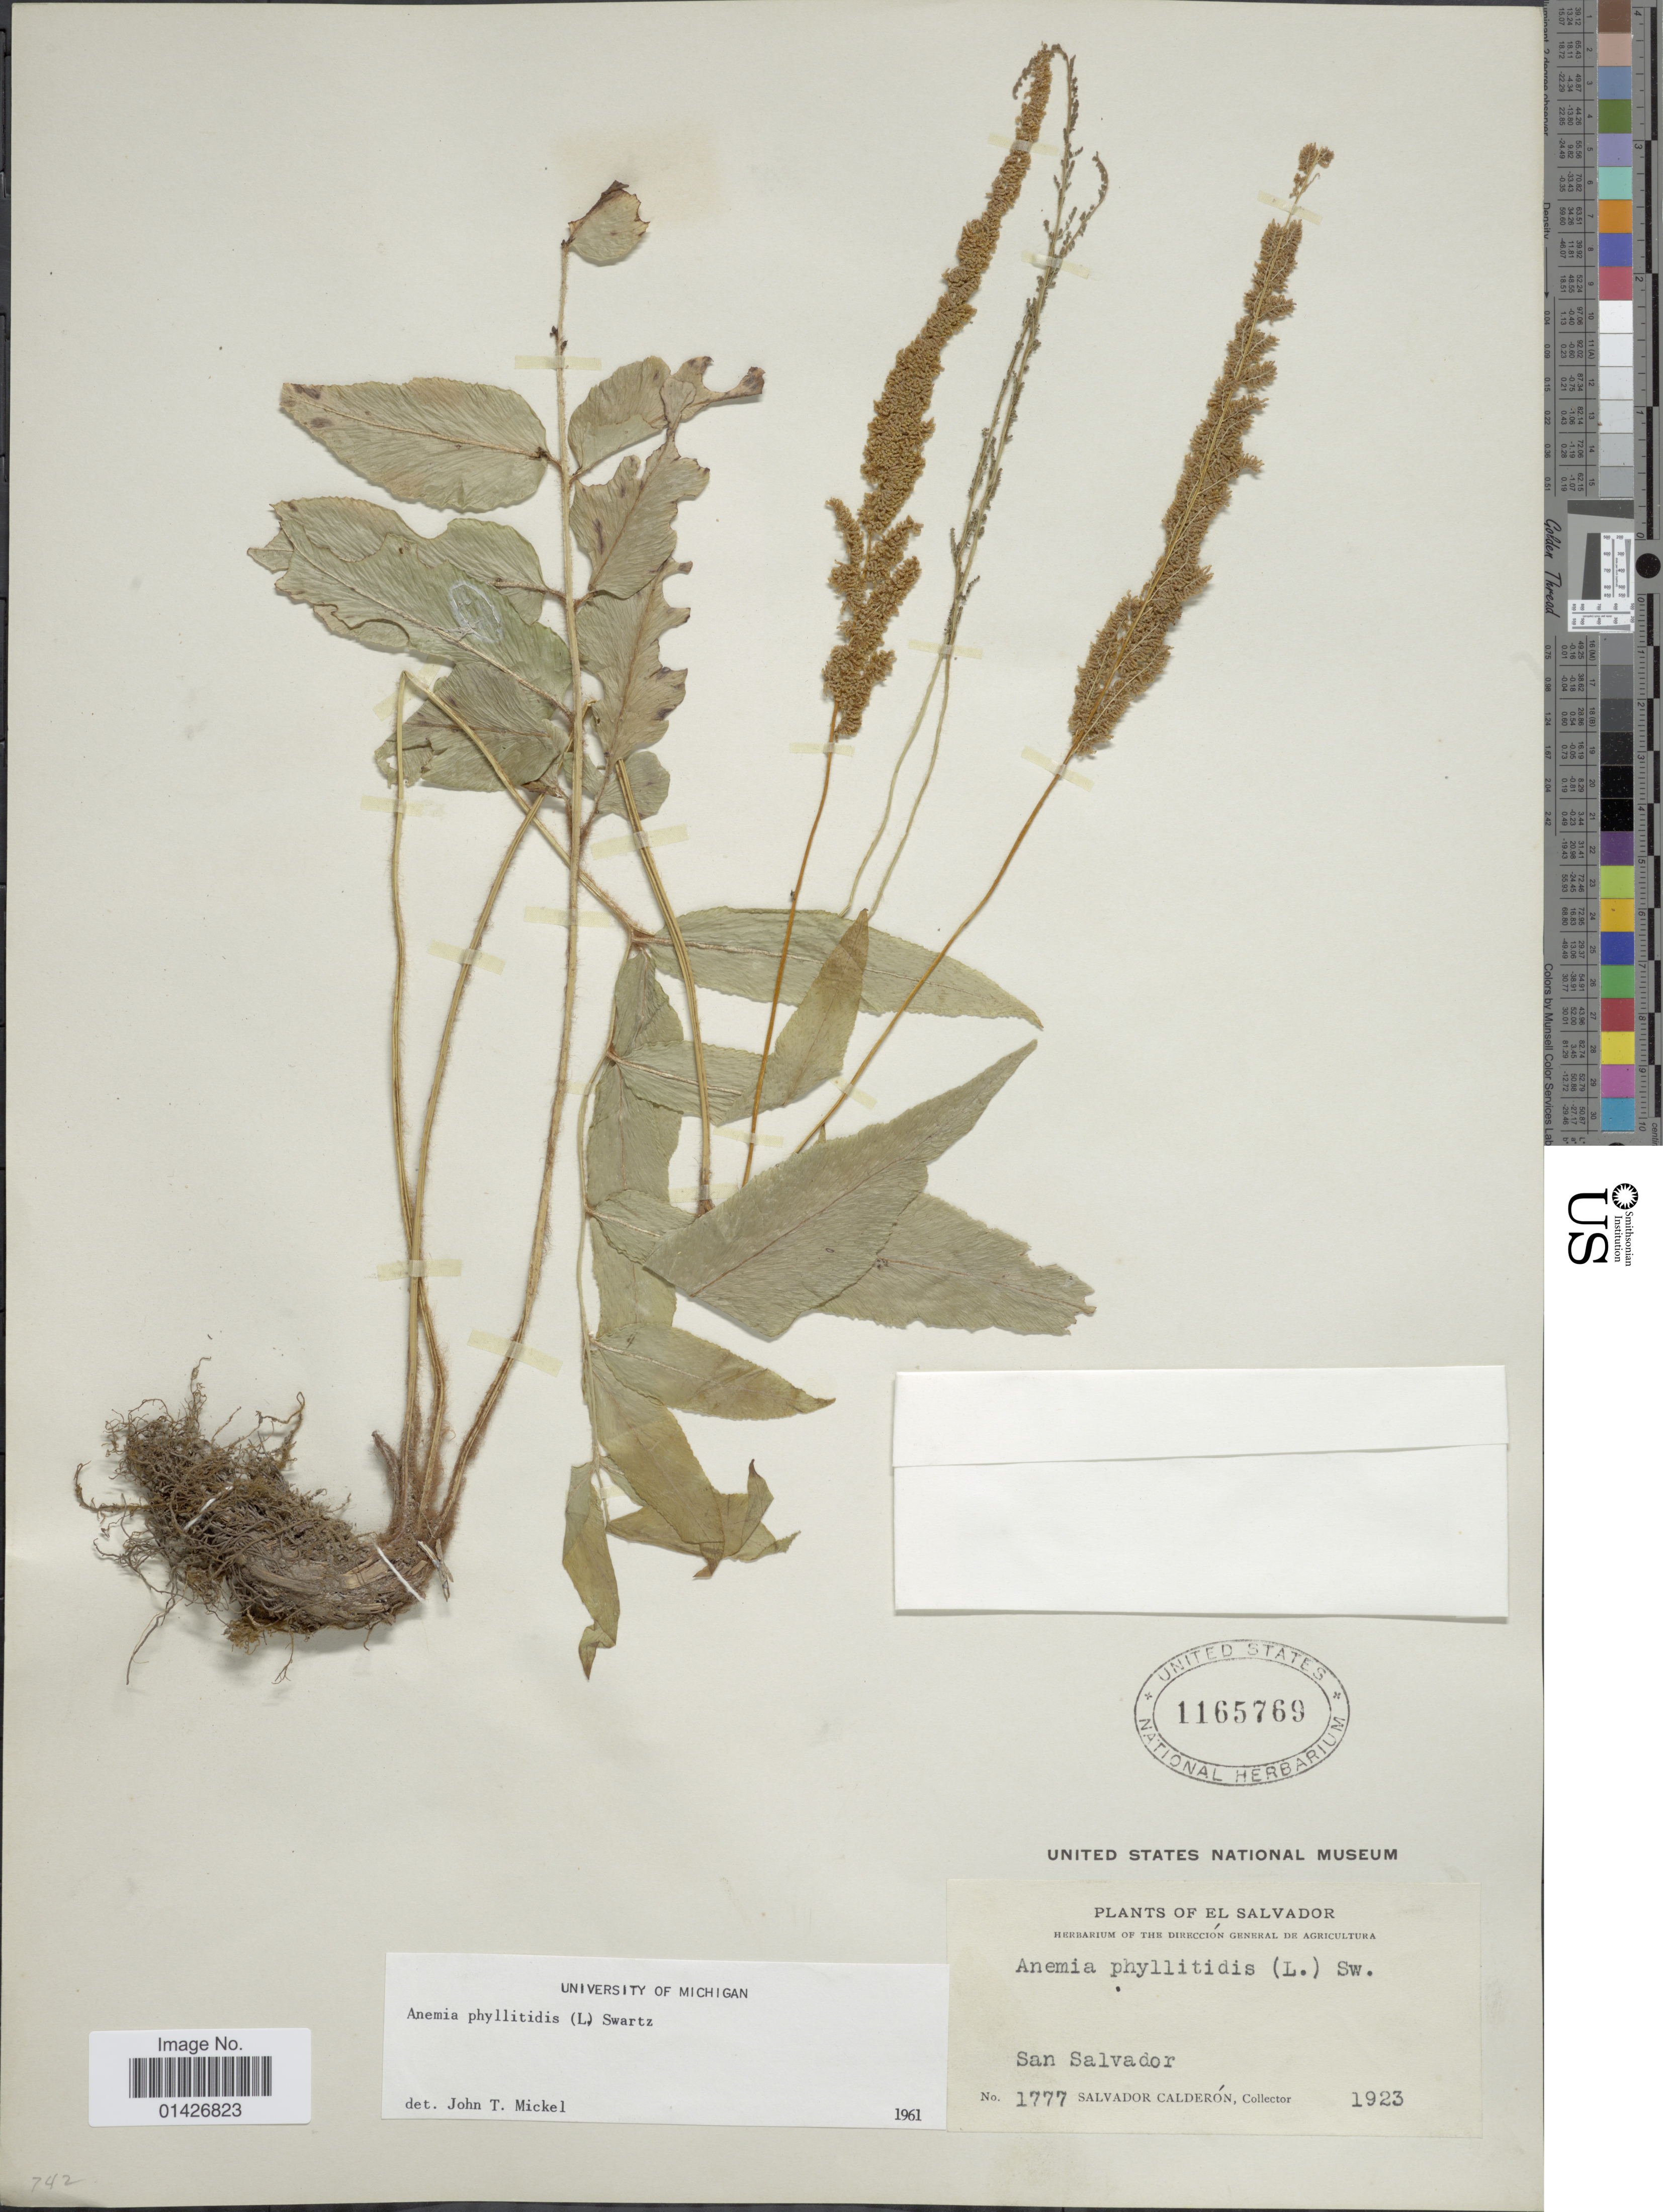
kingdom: Plantae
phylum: Tracheophyta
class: Polypodiopsida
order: Schizaeales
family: Anemiaceae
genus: Anemia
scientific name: Anemia phyllitidis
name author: (L.) Sw.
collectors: S. Calderón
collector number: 1777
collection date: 1923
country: El Salvador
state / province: San Salvador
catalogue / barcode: US 1165769